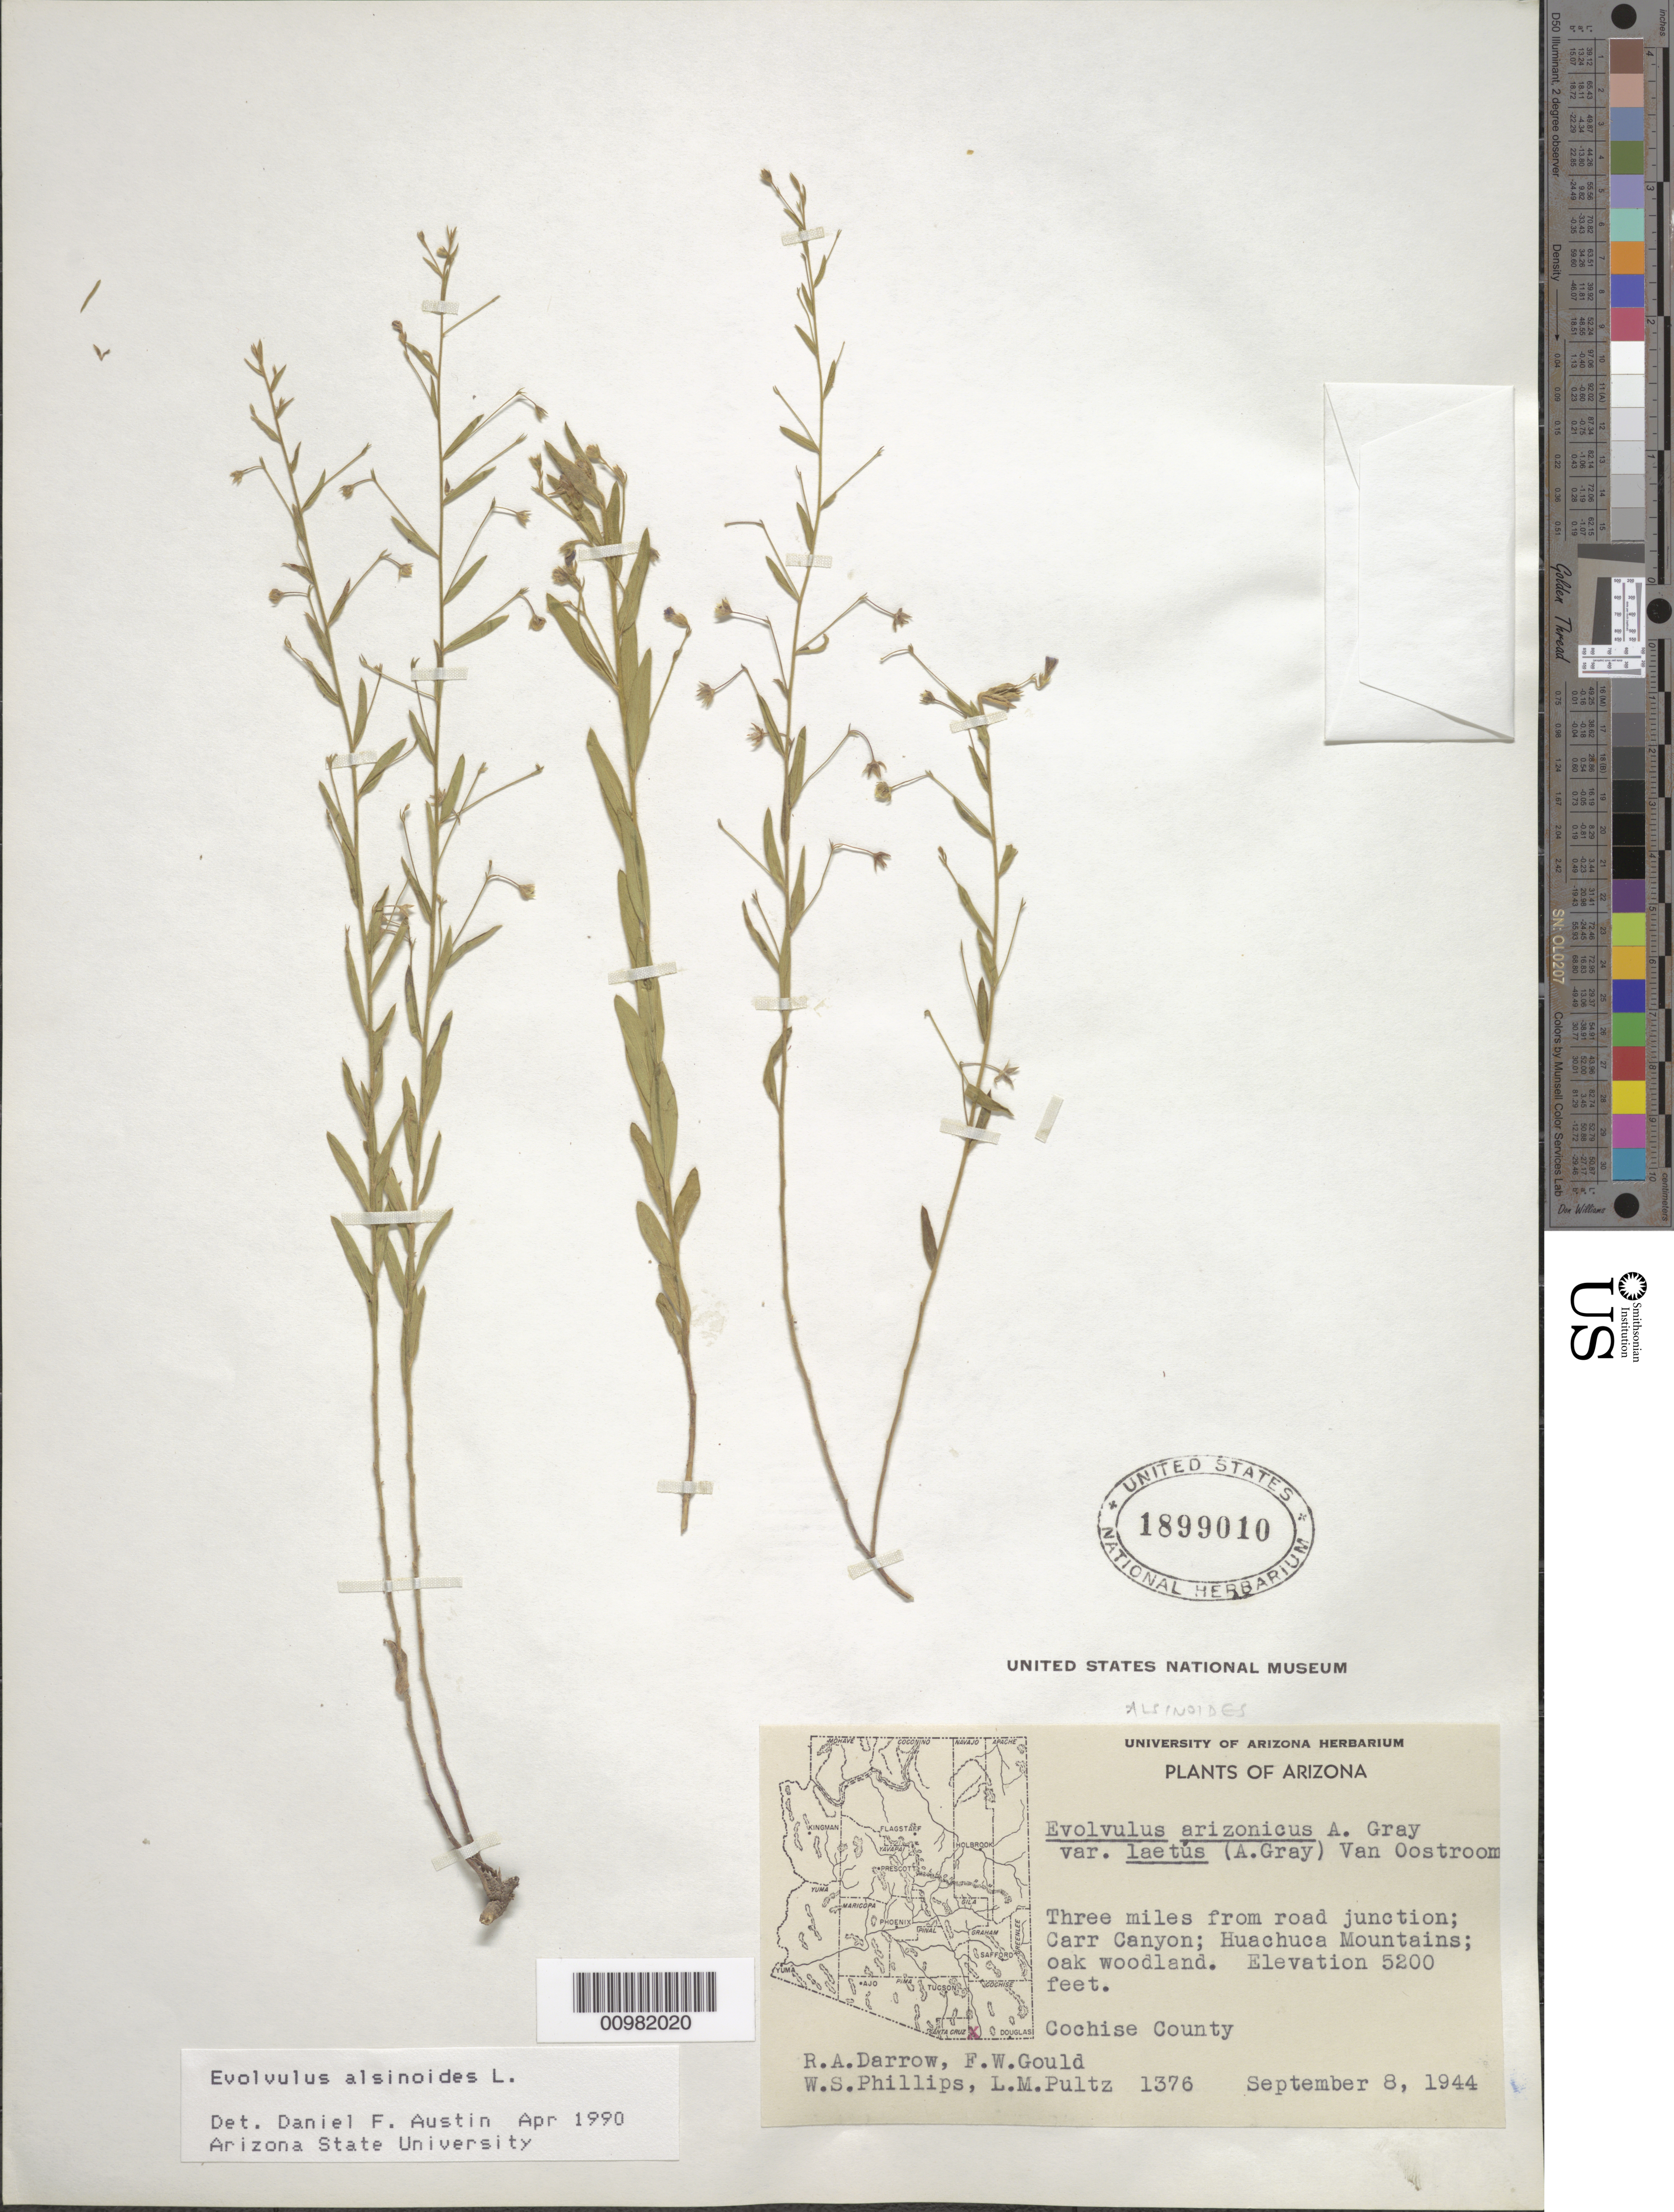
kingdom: Plantae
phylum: Tracheophyta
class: Magnoliopsida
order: Solanales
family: Convolvulaceae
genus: Evolvulus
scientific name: Evolvulus alsinoides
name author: (L.) L.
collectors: R. A. Darrow, F. W. Gould, W. S. Phillips & L. Pultz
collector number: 1376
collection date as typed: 08 Sep 1944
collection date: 1944-09-08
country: United States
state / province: Arizona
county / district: Cochise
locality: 3 mi. from road junction; Carr Canyon; Huachuca Mts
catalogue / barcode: US 1899010